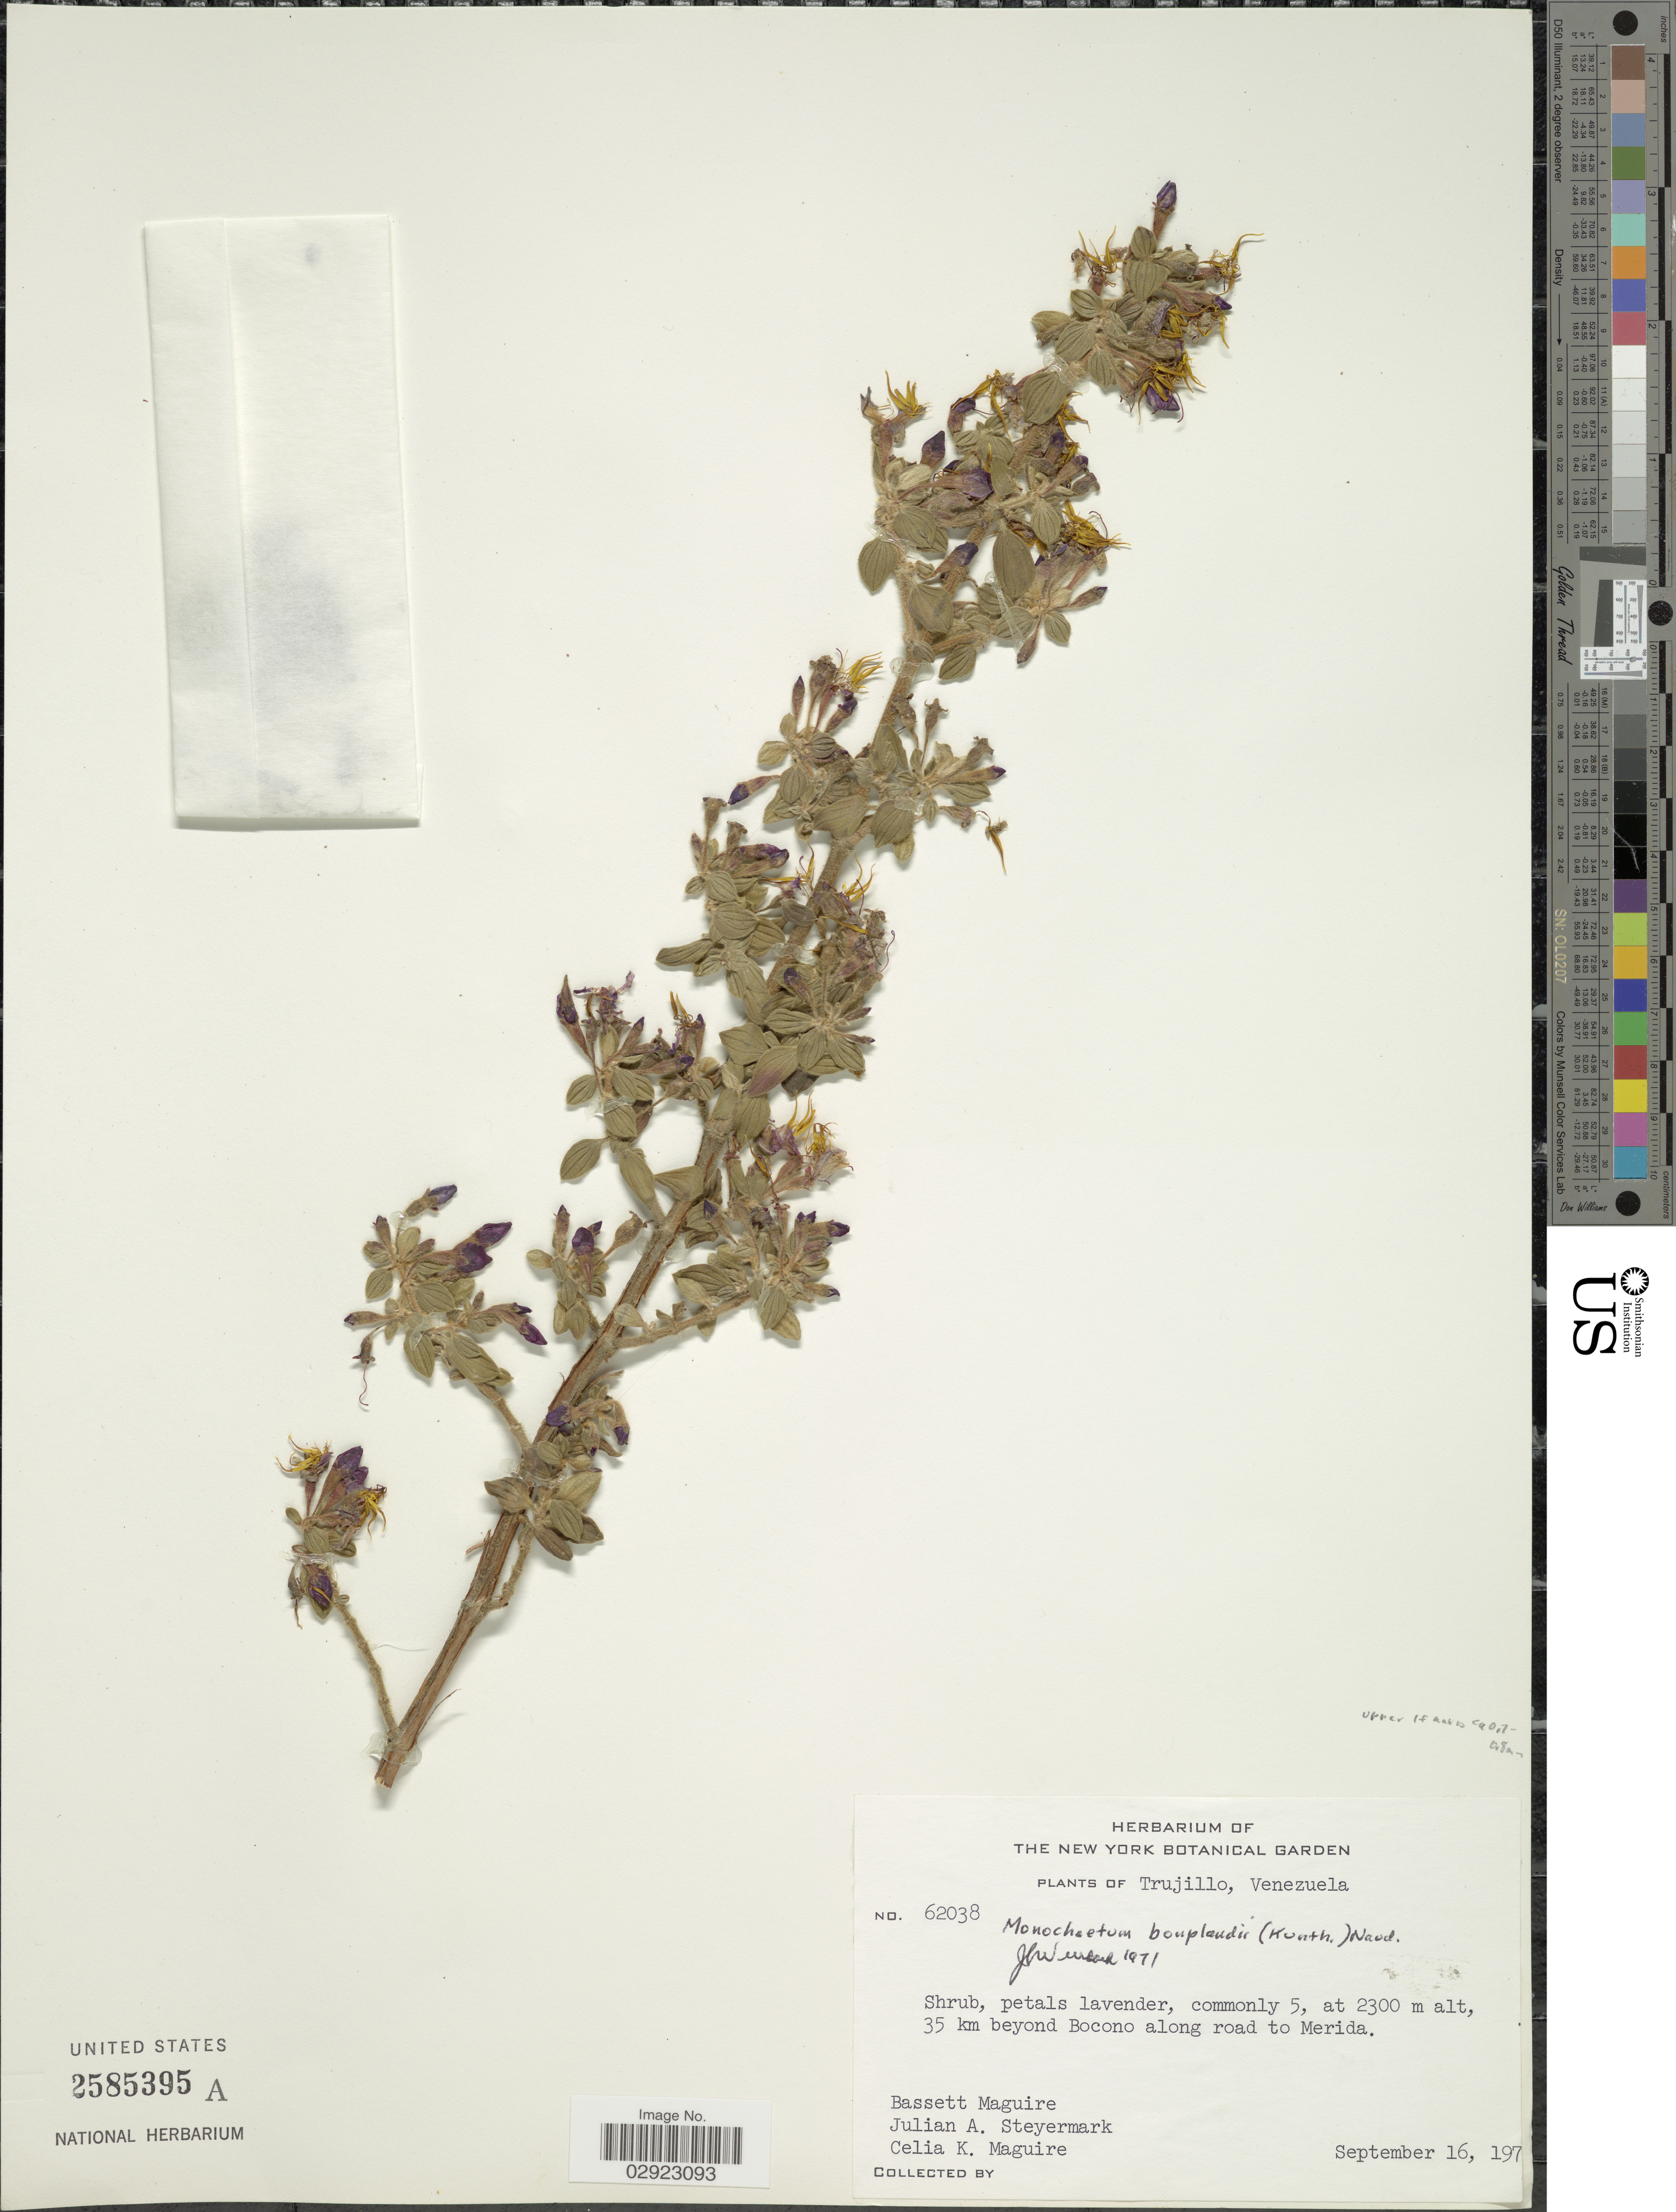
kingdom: Plantae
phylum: Tracheophyta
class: Magnoliopsida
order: Myrtales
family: Melastomataceae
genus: Monochaetum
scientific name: Monochaetum bonplandii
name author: (Kunth) Naudin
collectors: B. Maguire, J. Steyermark & C. K. Maguire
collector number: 62038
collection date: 1970-09-16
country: Venezuela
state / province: Trujillo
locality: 35 km beyond Bocono along road to Merida.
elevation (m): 2300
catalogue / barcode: US 2585395A